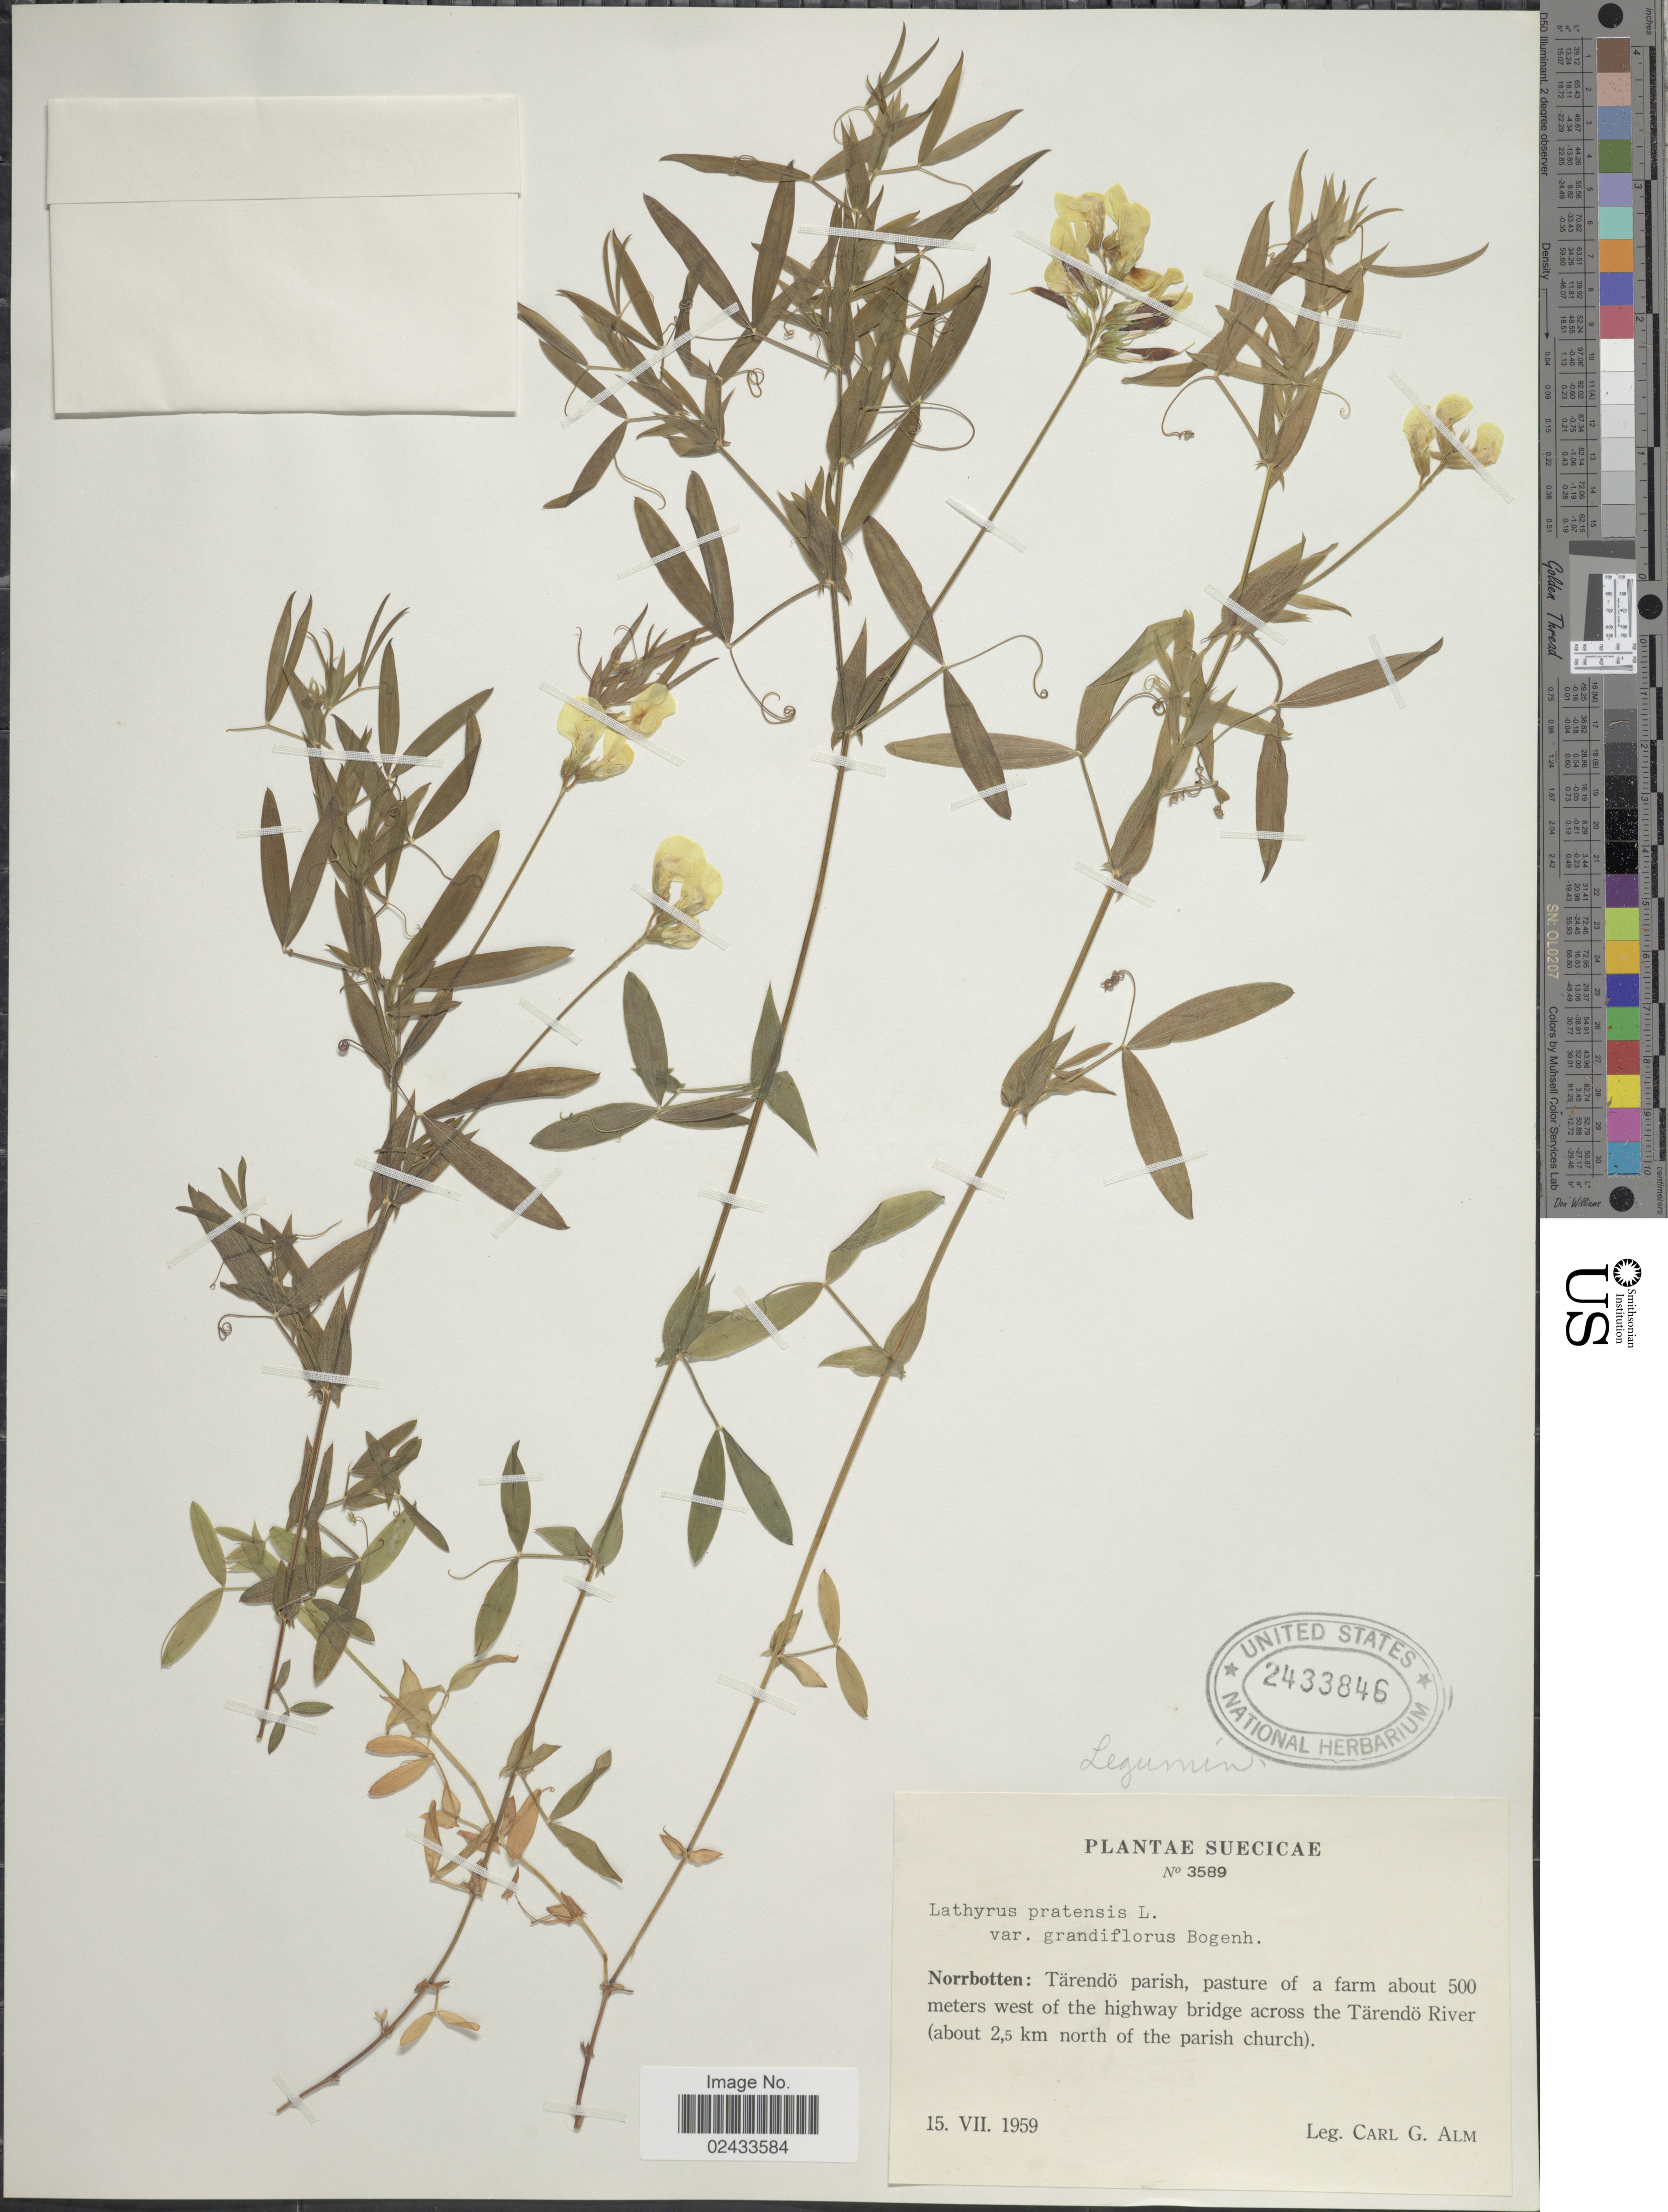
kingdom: Plantae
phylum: Tracheophyta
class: Magnoliopsida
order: Fabales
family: Fabaceae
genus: Lathyrus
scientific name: Lathyrus pratensis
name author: L.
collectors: C. G. Alm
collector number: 3589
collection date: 1959-07-15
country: Sweden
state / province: Norrbotten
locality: Suecicae, Norrbotten: Tarendo parish, pasture of a farm about 500 meters west of the highway bridge across the Tarendo River (about 2.5 km north of the parish church)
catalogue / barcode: US 2433846